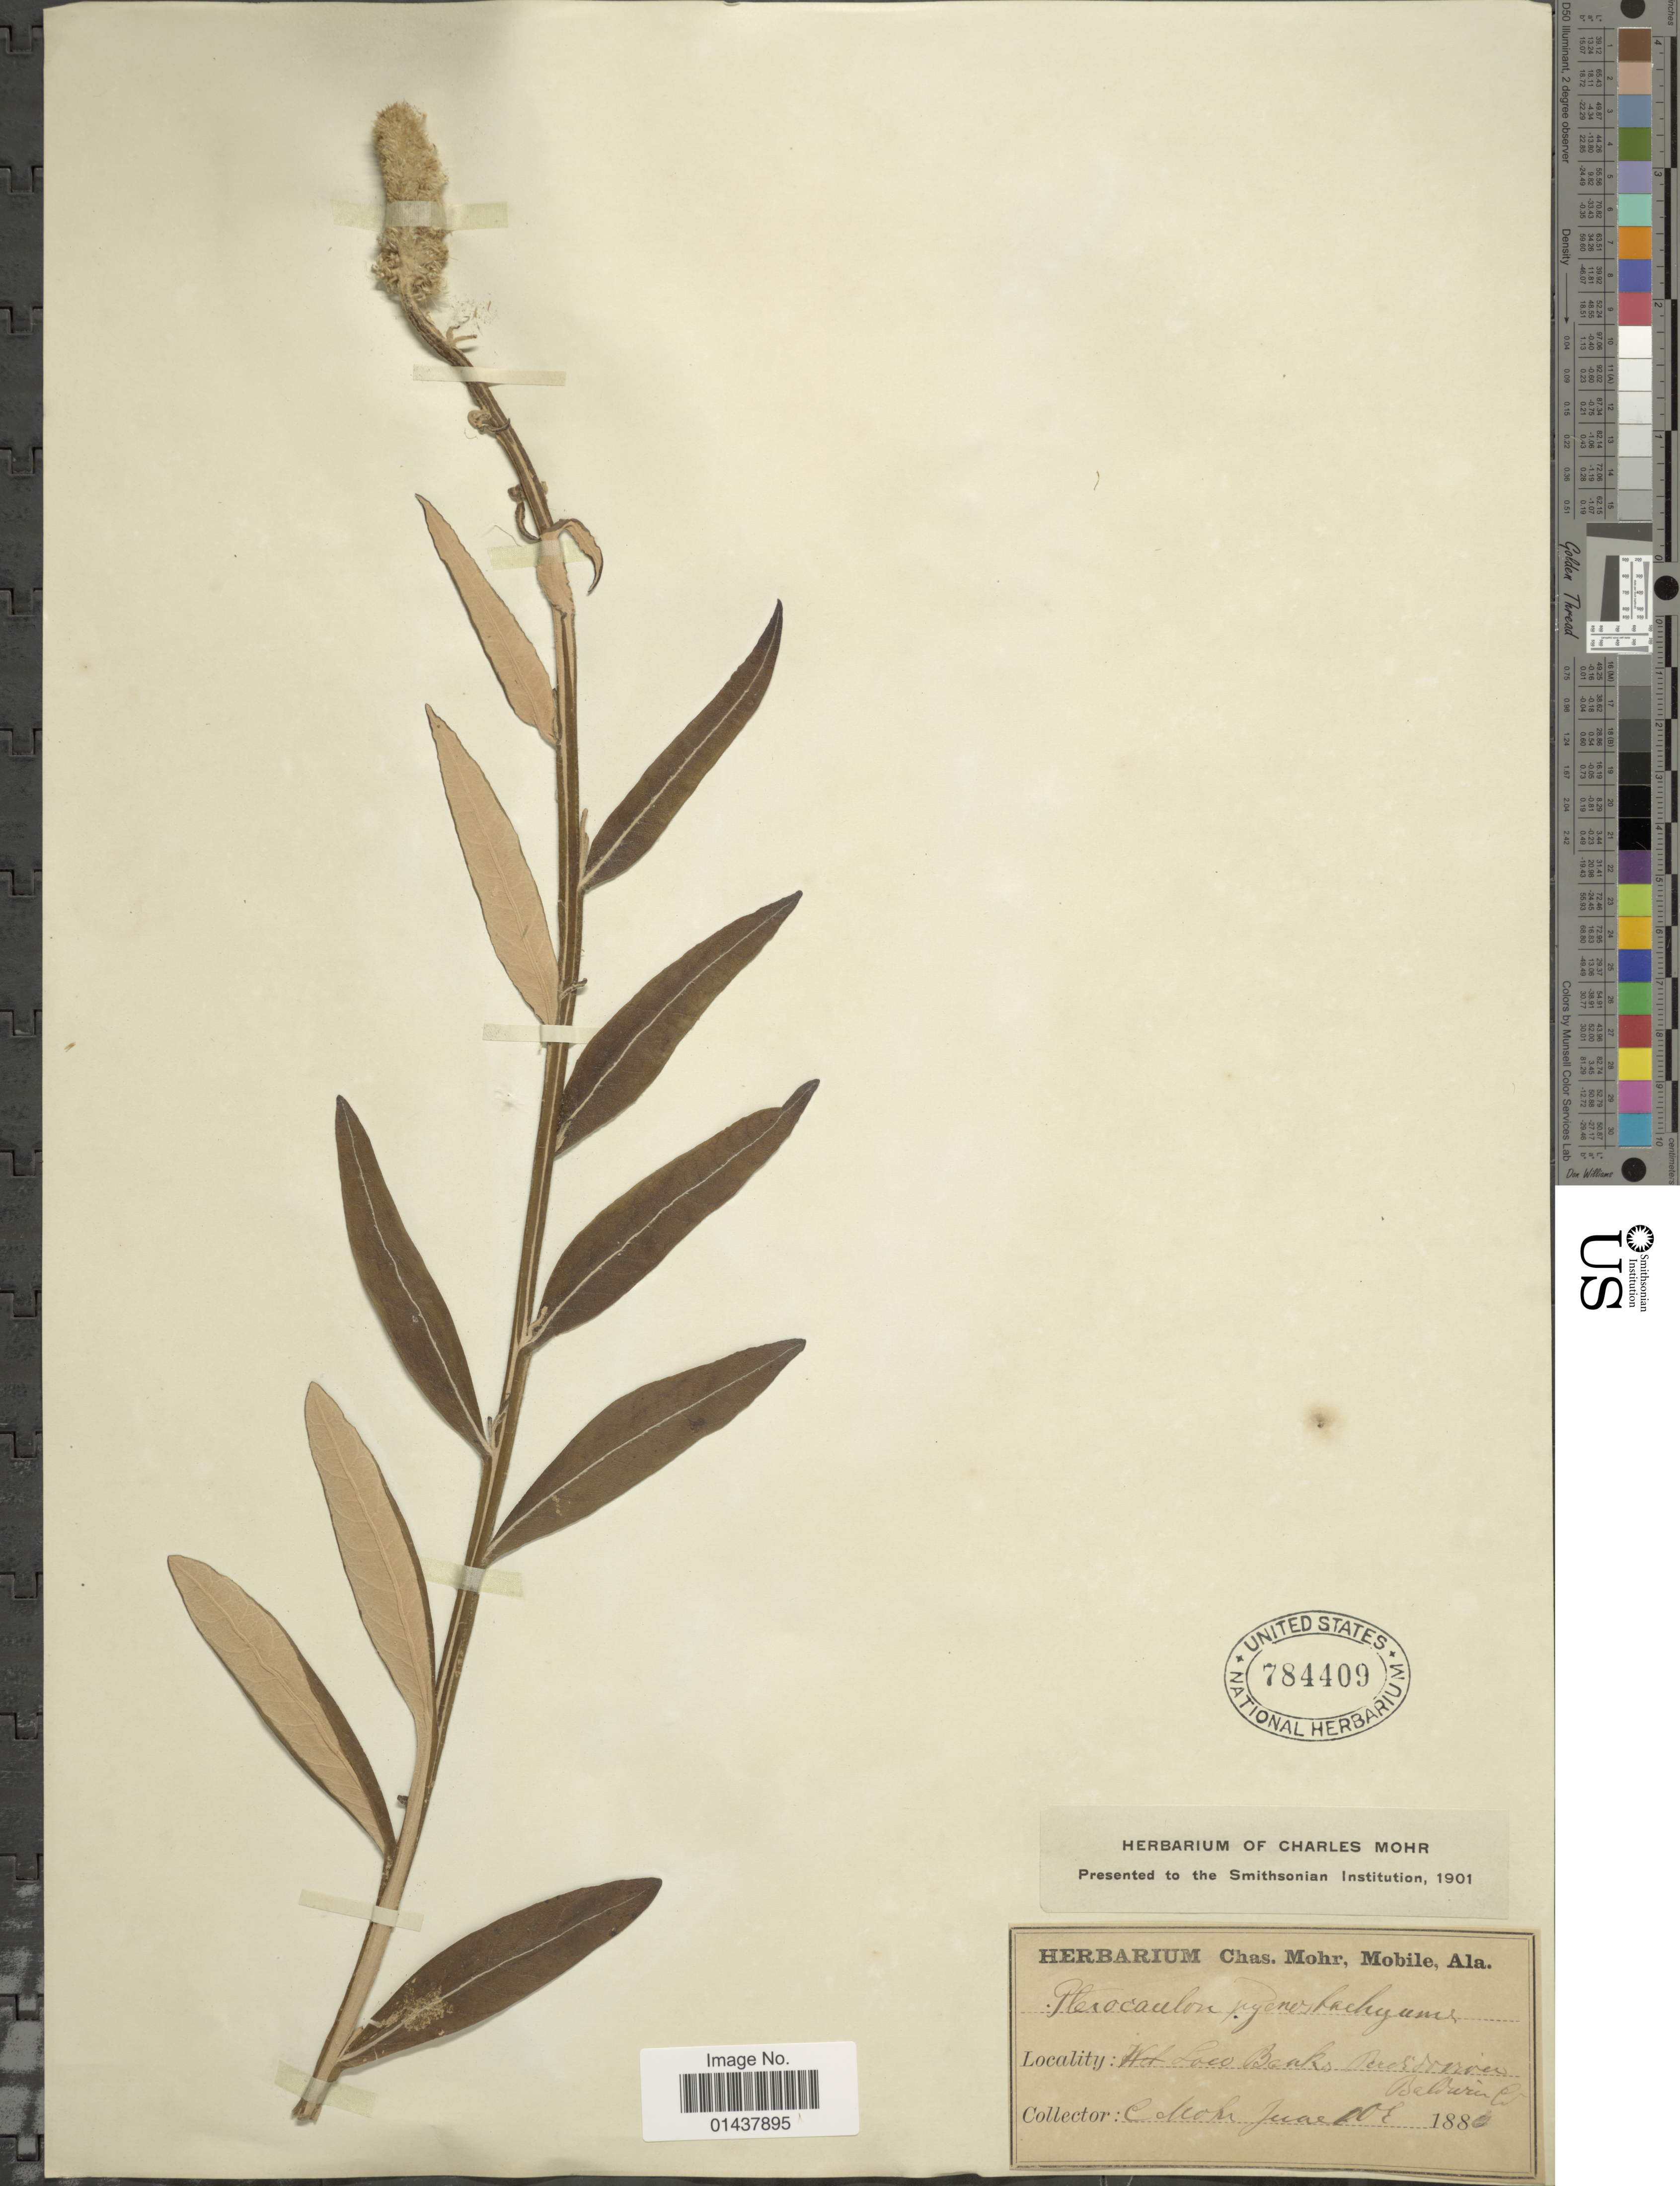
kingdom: Plantae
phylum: Tracheophyta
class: Magnoliopsida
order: Asterales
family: Asteraceae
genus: Pterocaulon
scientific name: Pterocaulon undulatum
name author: C. Mohr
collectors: Mohr, C. T. (herbarium) & O. Juaer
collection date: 1880-06-10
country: United States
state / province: Alabama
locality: Loco Banks, Perdido River, Baldwin Co.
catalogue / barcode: US 784409